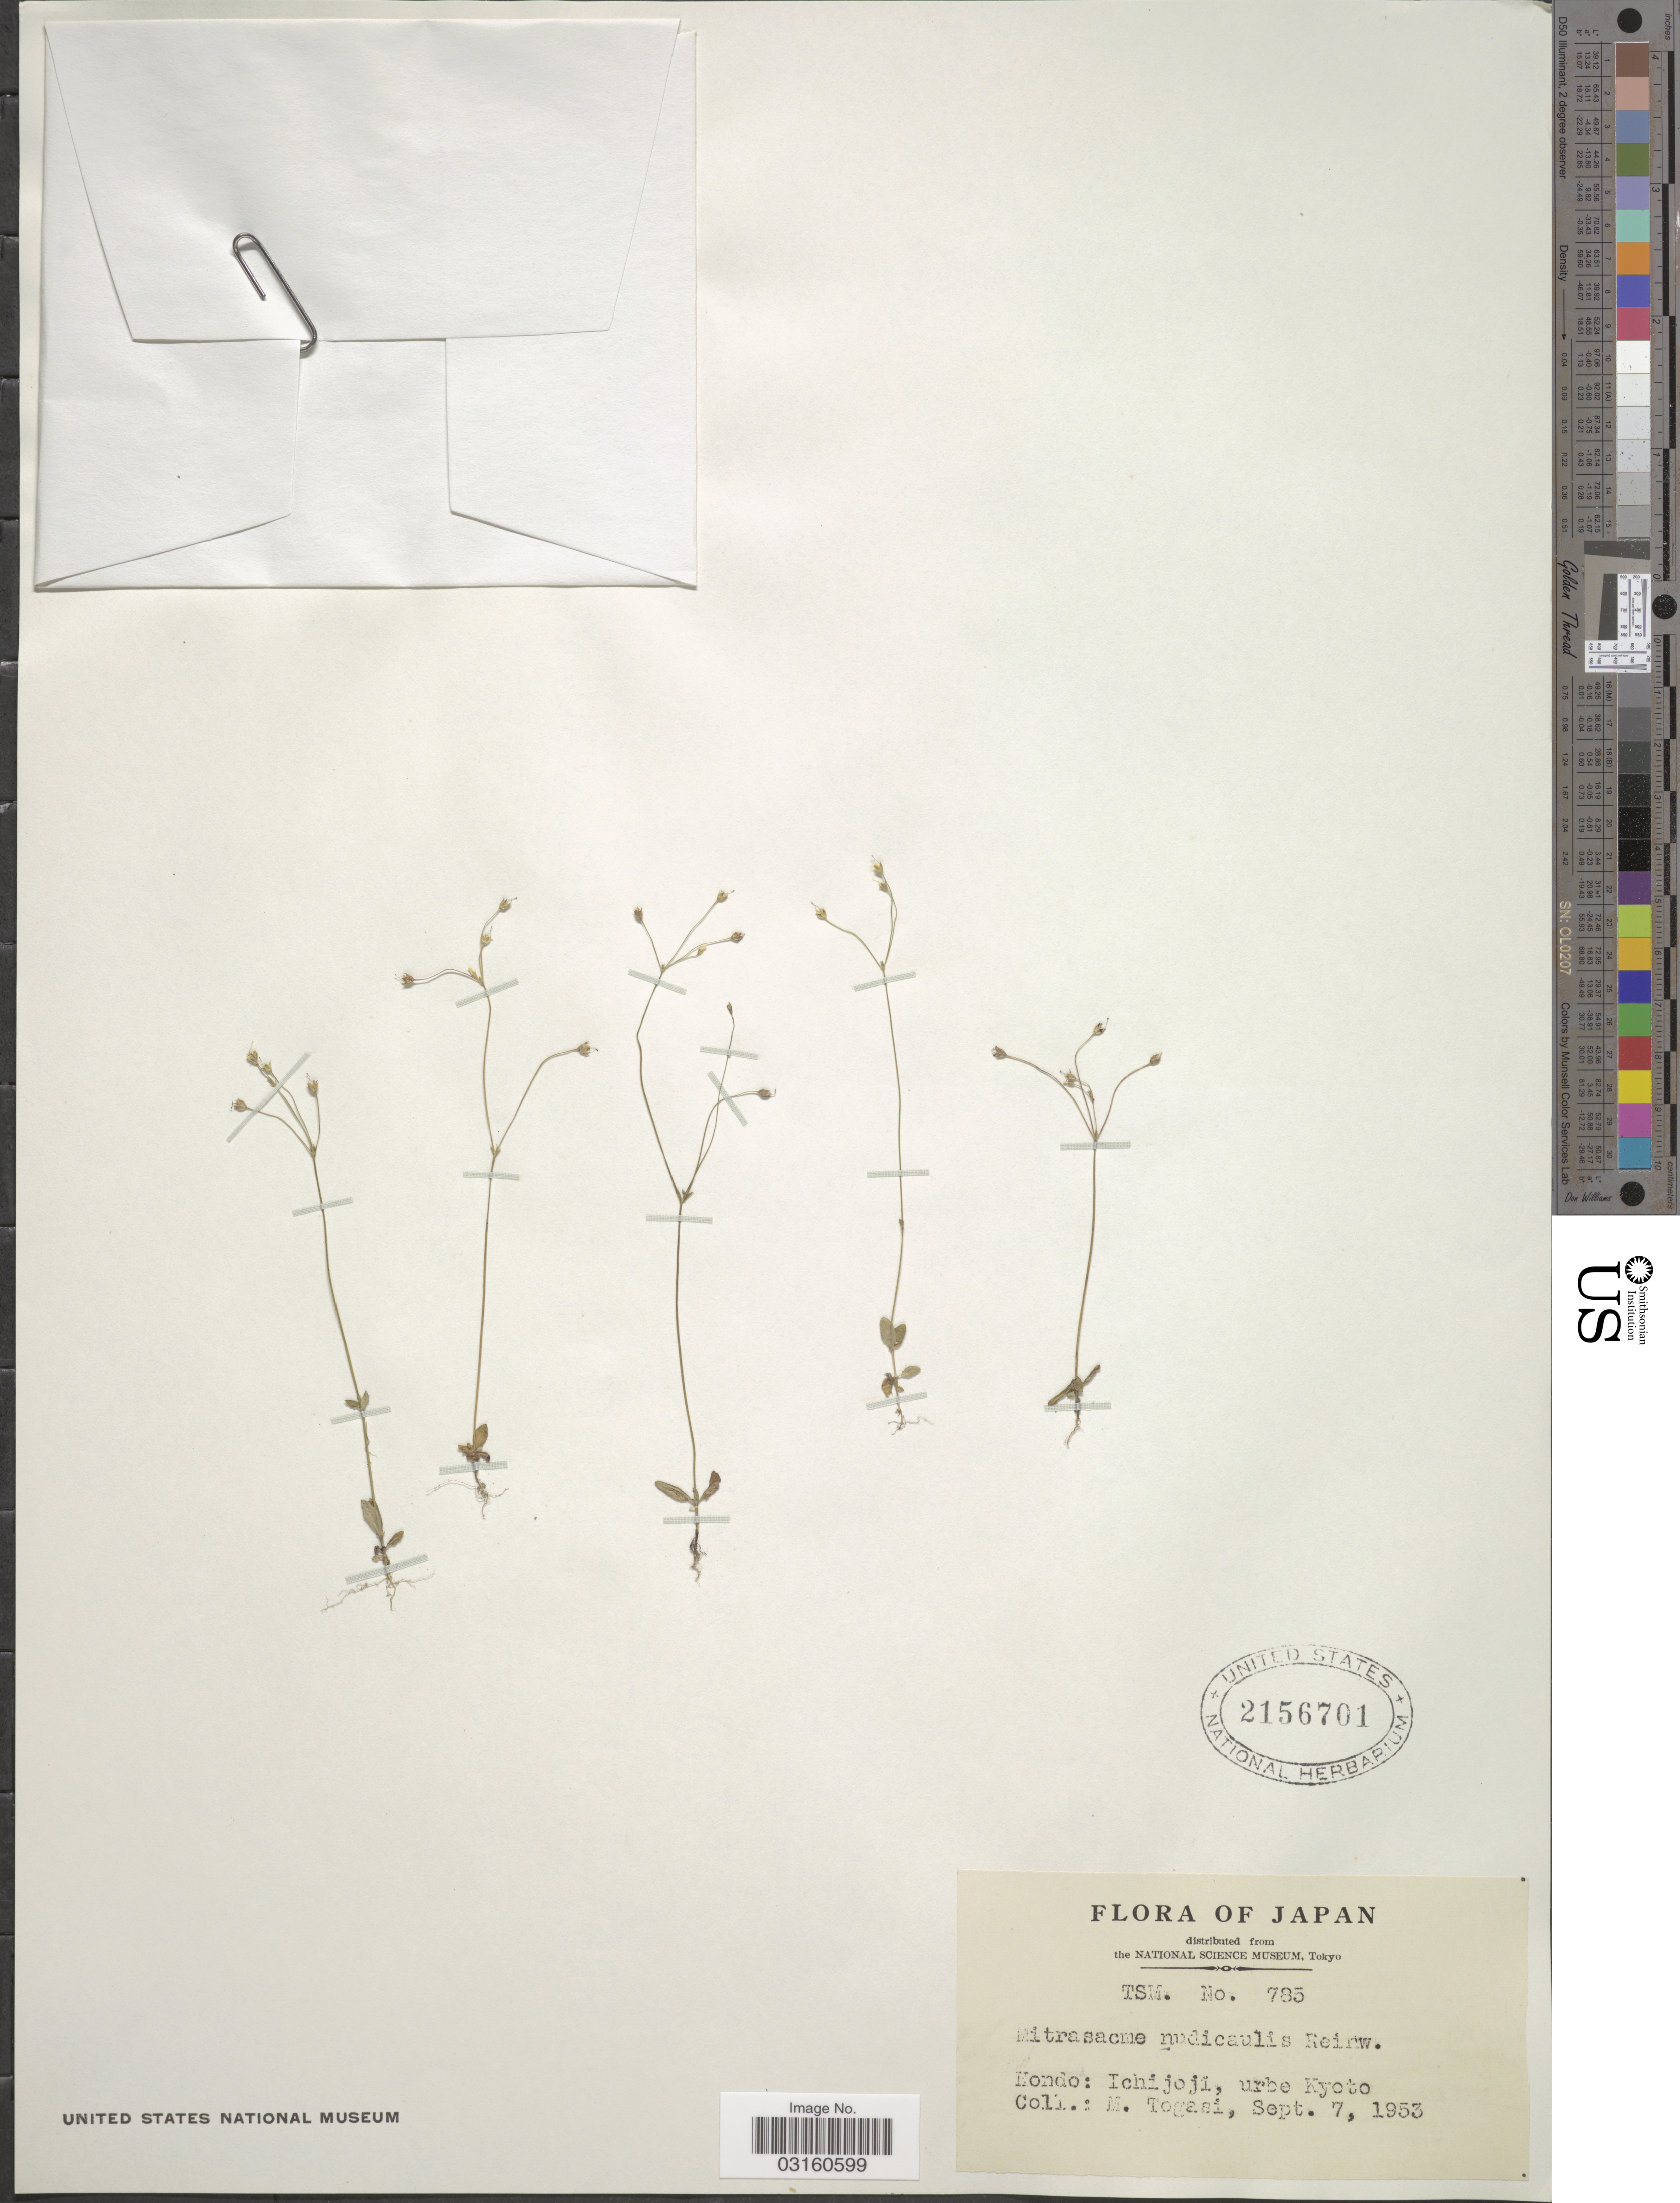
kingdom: Plantae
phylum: Tracheophyta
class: Magnoliopsida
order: Gentianales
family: Loganiaceae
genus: Mitrasacme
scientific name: Mitrasacme pygmaea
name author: R. Br.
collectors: M. Togasi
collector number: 785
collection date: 1953-09-07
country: Japan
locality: Hondo: Ichijoji, urbe Kyoto.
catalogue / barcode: US 2156701